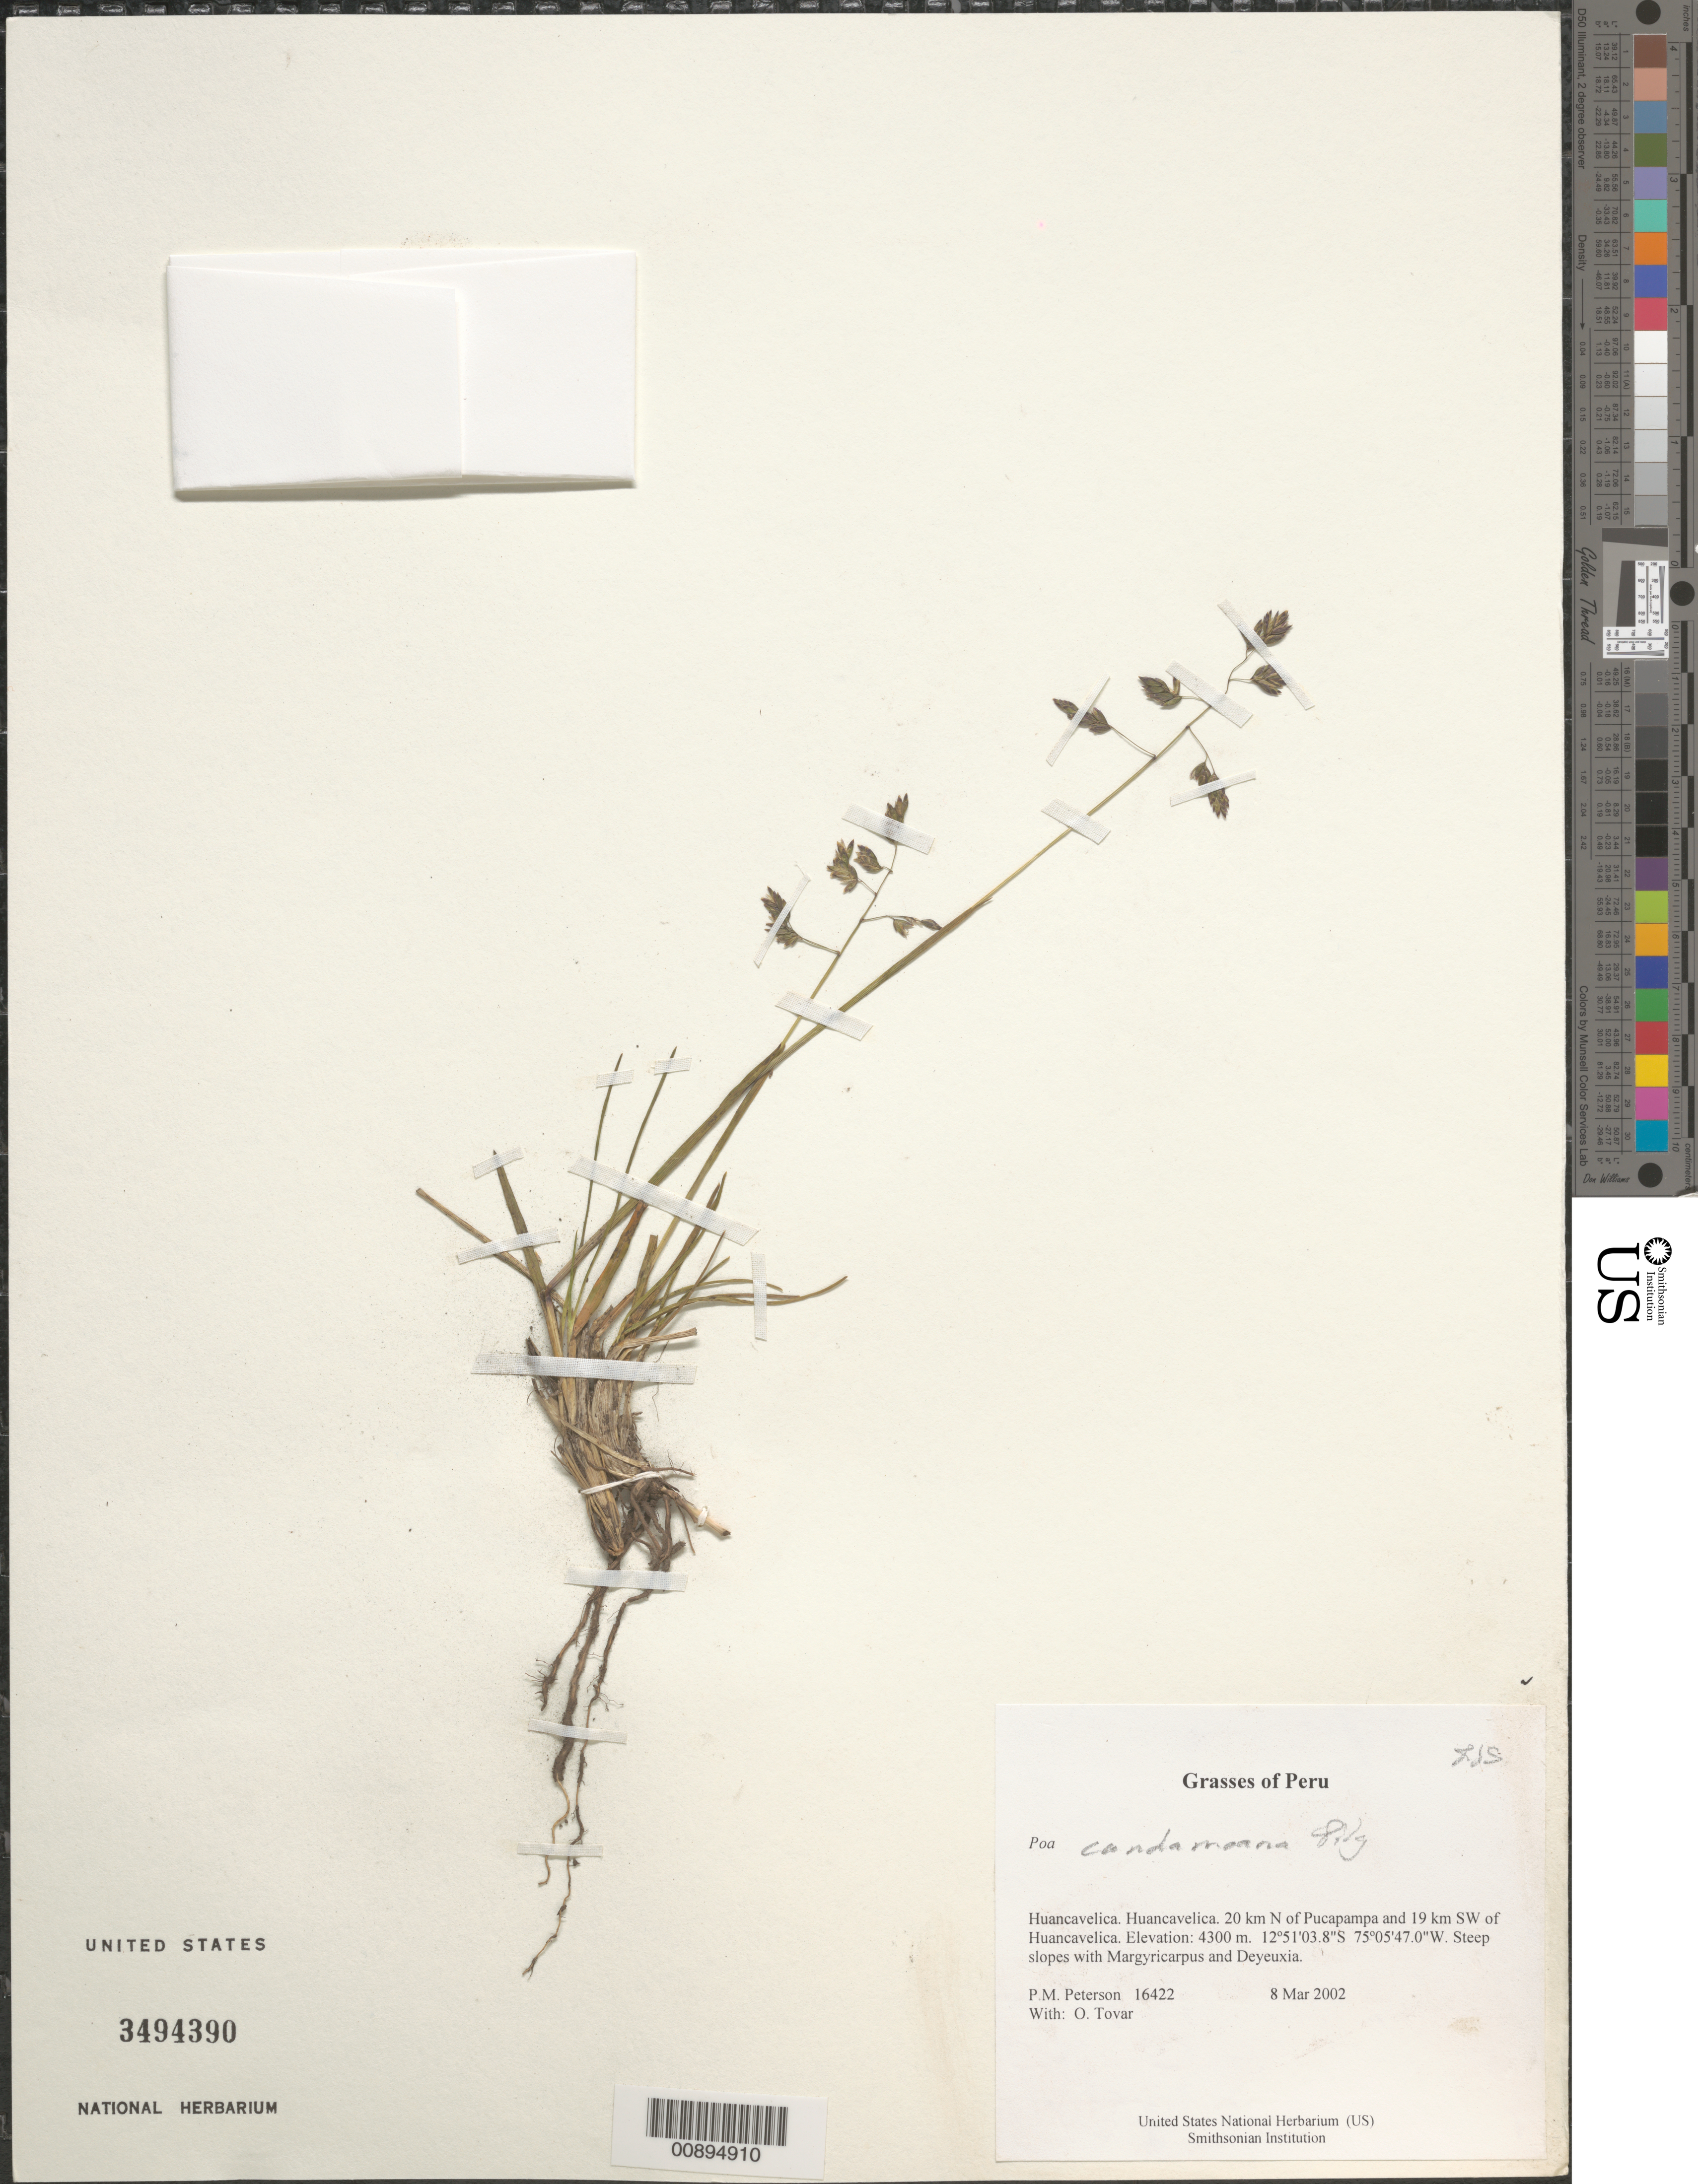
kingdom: Plantae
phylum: Tracheophyta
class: Liliopsida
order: Poales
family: Poaceae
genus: Poa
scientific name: Poa candamoana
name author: Pilg.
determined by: Soreng, Robert J., Research Associate (BOT), Smithsonian Institution - National Museum of Natural History (UNITED STATES)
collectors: P. M. Peterson & Ó. Tovar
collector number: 16422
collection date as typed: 08 Mar 2002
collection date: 2002-03-08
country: Peru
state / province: Huancavelica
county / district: Huancavelica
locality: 20 km N of Pucapampa and 19 km SW of Huancavelica.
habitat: Steep slopes with ~Margyricarpus~ and ~Deyeuxia~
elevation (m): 4300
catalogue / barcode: US 3494390